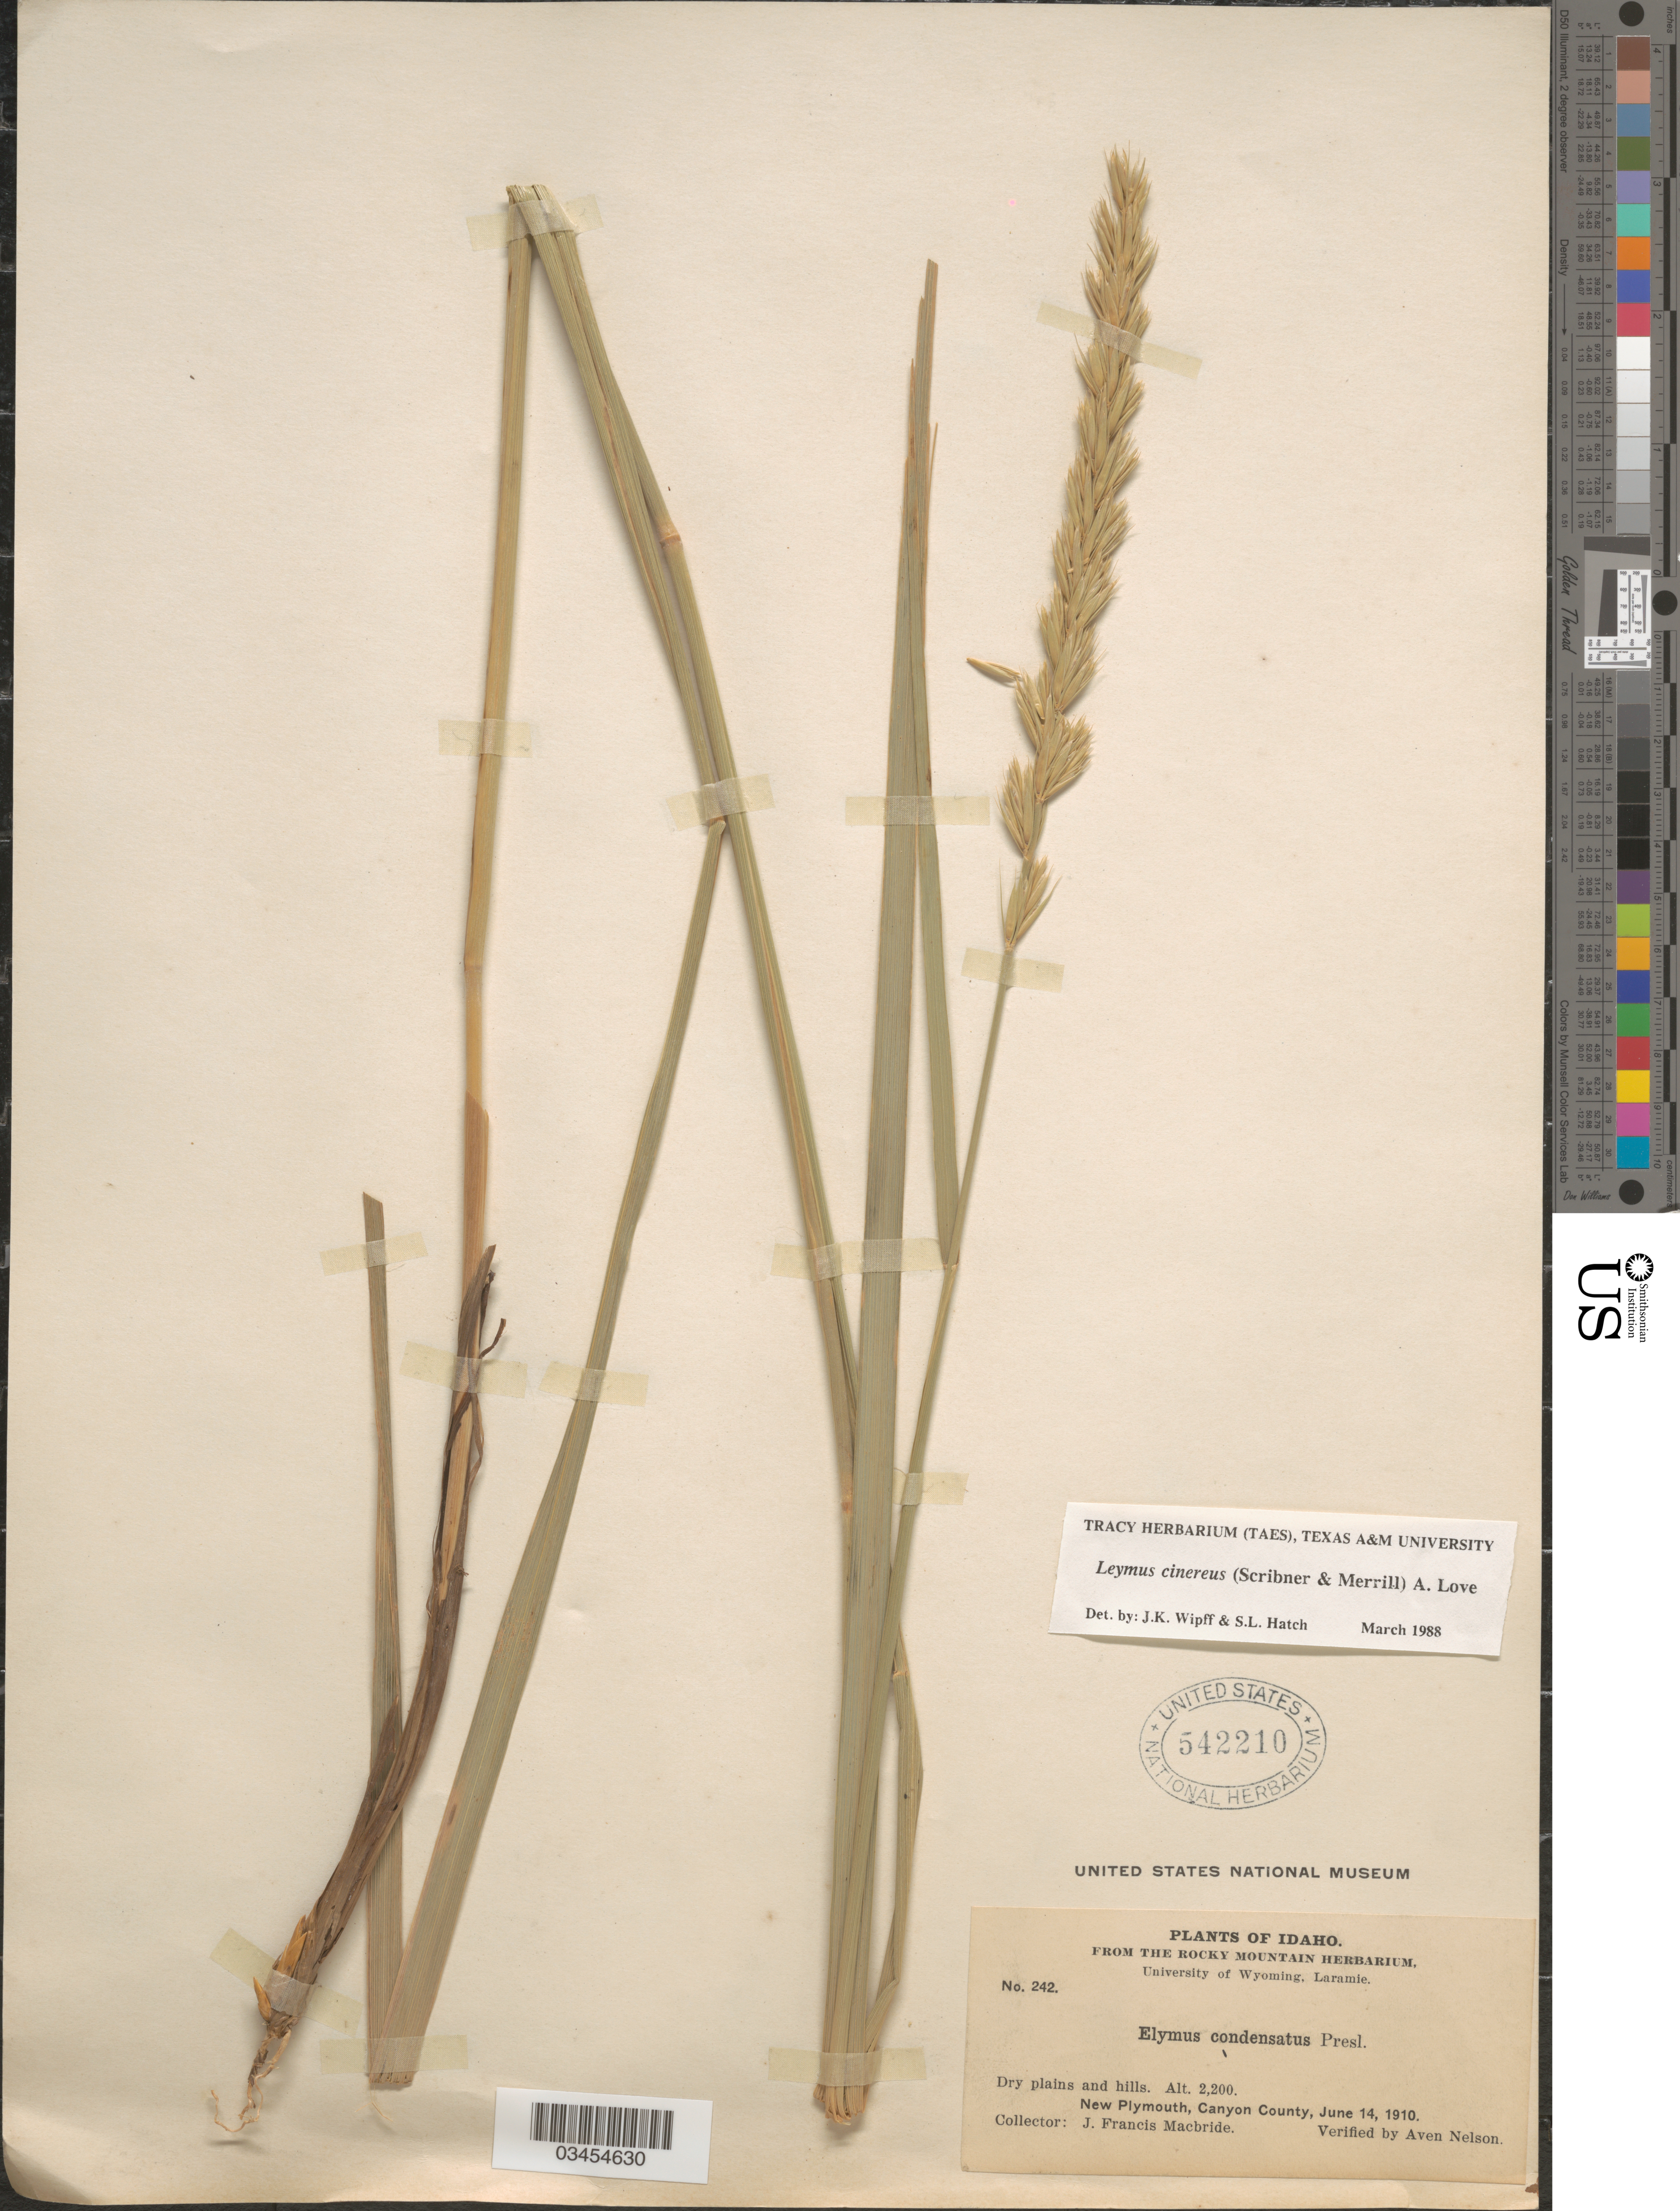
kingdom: Plantae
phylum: Tracheophyta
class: Liliopsida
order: Poales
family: Poaceae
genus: Leymus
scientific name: Leymus cinereus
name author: (Scribn. & Merr.) Á. Löve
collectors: J. F. Macbride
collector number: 242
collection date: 1910-06-14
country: United States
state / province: Idaho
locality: Dry plains and hills. New Plymouth, Canyon County.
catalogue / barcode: US 542210